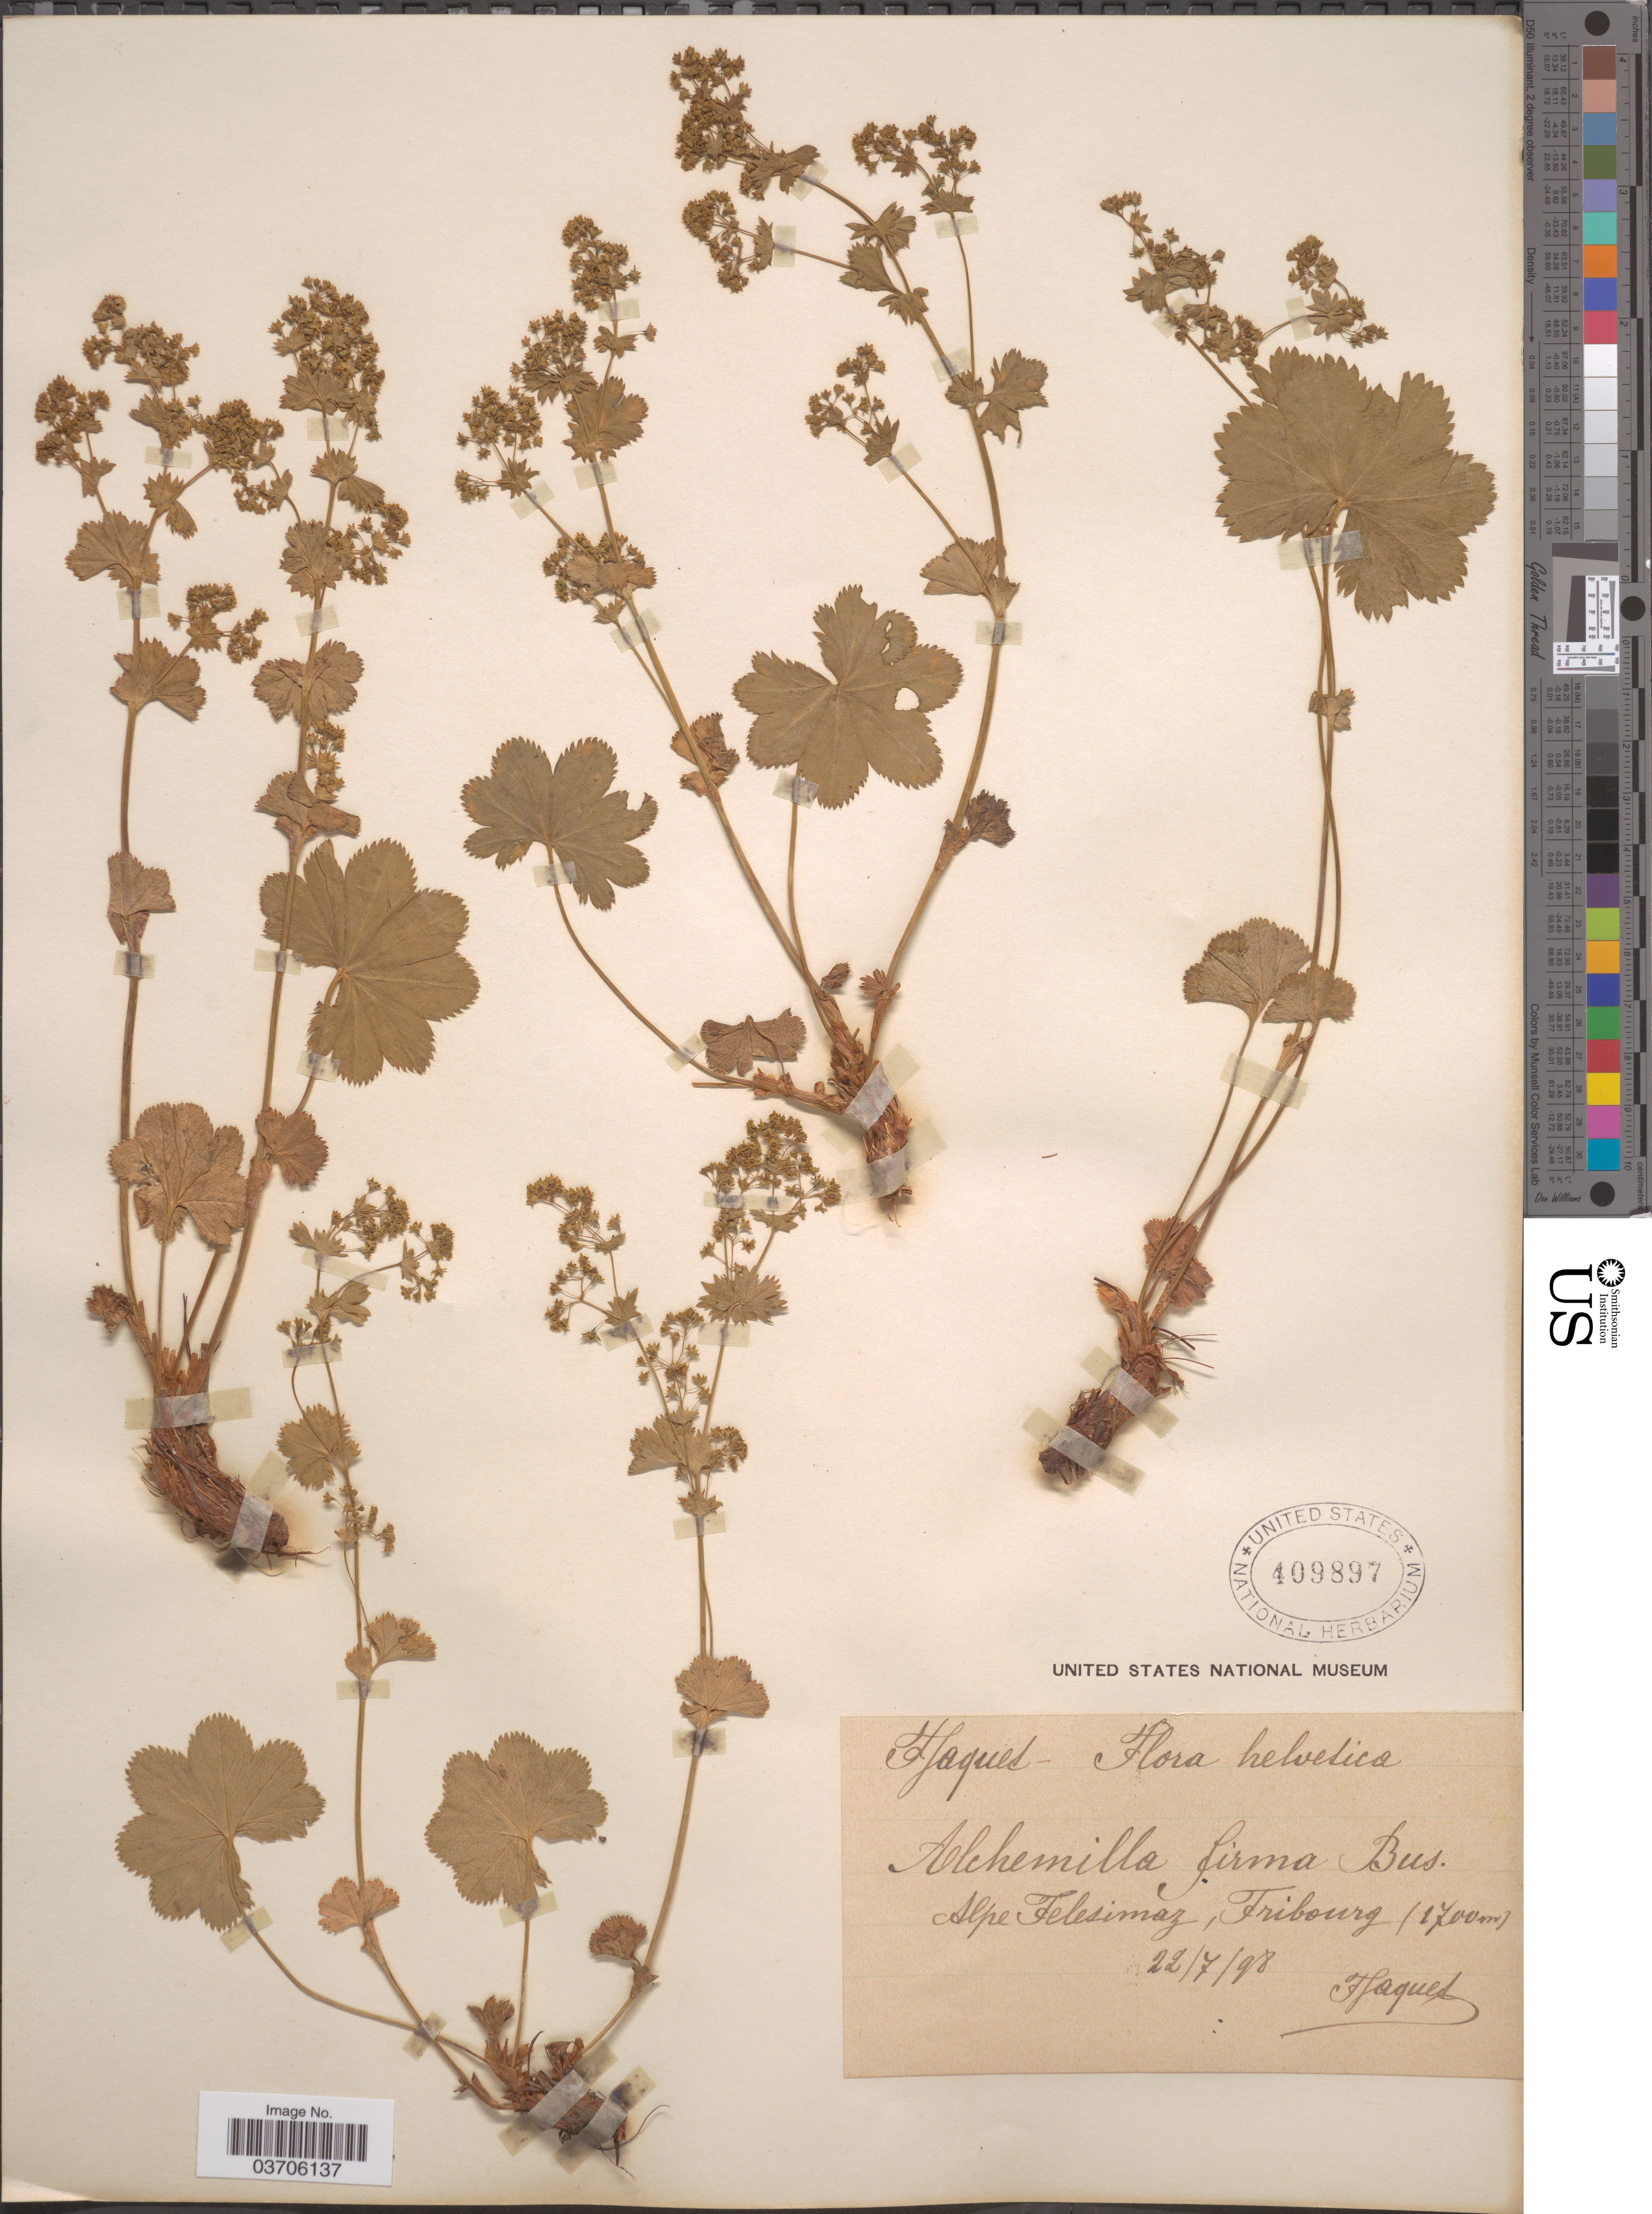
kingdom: Plantae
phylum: Tracheophyta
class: Magnoliopsida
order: Rosales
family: Rosaceae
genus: Alchemilla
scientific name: Alchemilla firma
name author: Buser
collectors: F. Jaquet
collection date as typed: Transcribed d/m/y: 22/7/98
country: Switzerland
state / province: Fribourg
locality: Helvetica. Alpe Felesimaz.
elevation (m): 1700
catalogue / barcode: US 409897